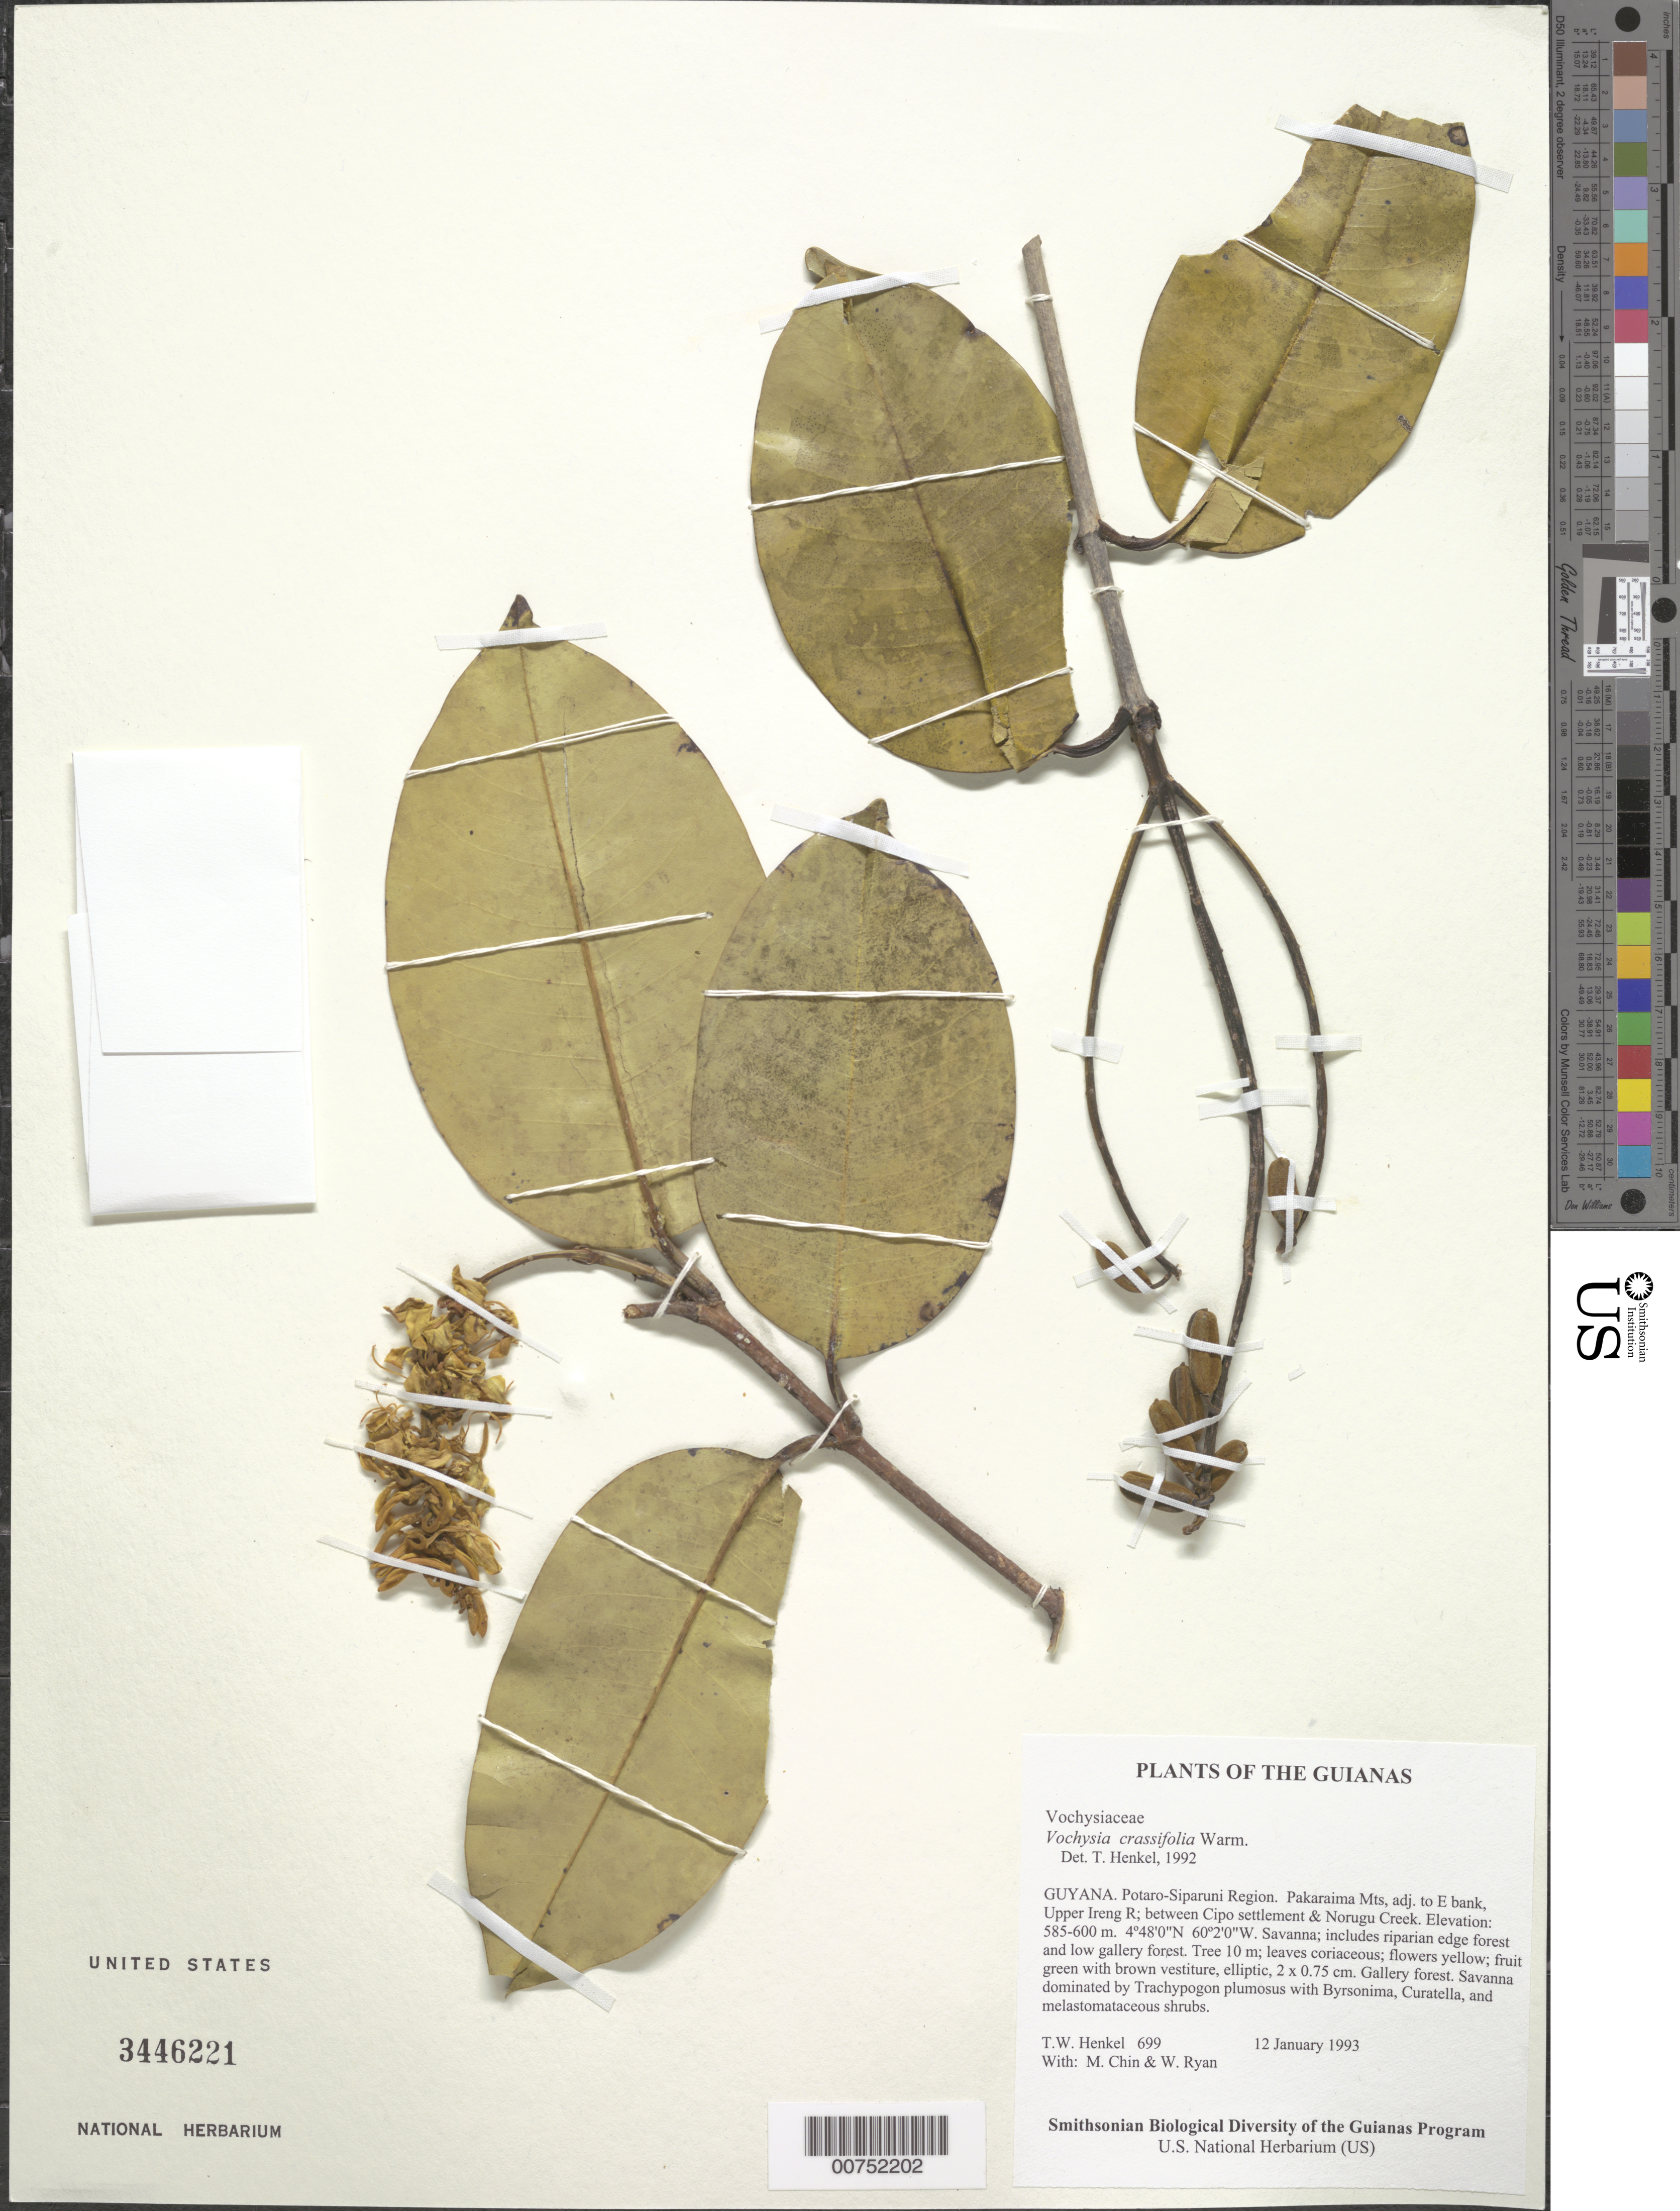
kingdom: Plantae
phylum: Tracheophyta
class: Magnoliopsida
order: Myrtales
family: Vochysiaceae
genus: Vochysia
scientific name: Vochysia crassifolia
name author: Warm.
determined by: Henkel, T.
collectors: T. Henkel, M. Chin & W. Ryan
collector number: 699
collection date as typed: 12 January 1993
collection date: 1993-01-12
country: Guyana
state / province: Potaro-Siparuni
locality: Pakaraima Mts, adj. to E bank, Upper Ireng R; between Cipo settlement & Norugu Creek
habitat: Savanna; includes riparian edge forest and low gallery forest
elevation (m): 585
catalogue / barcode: US 3446221